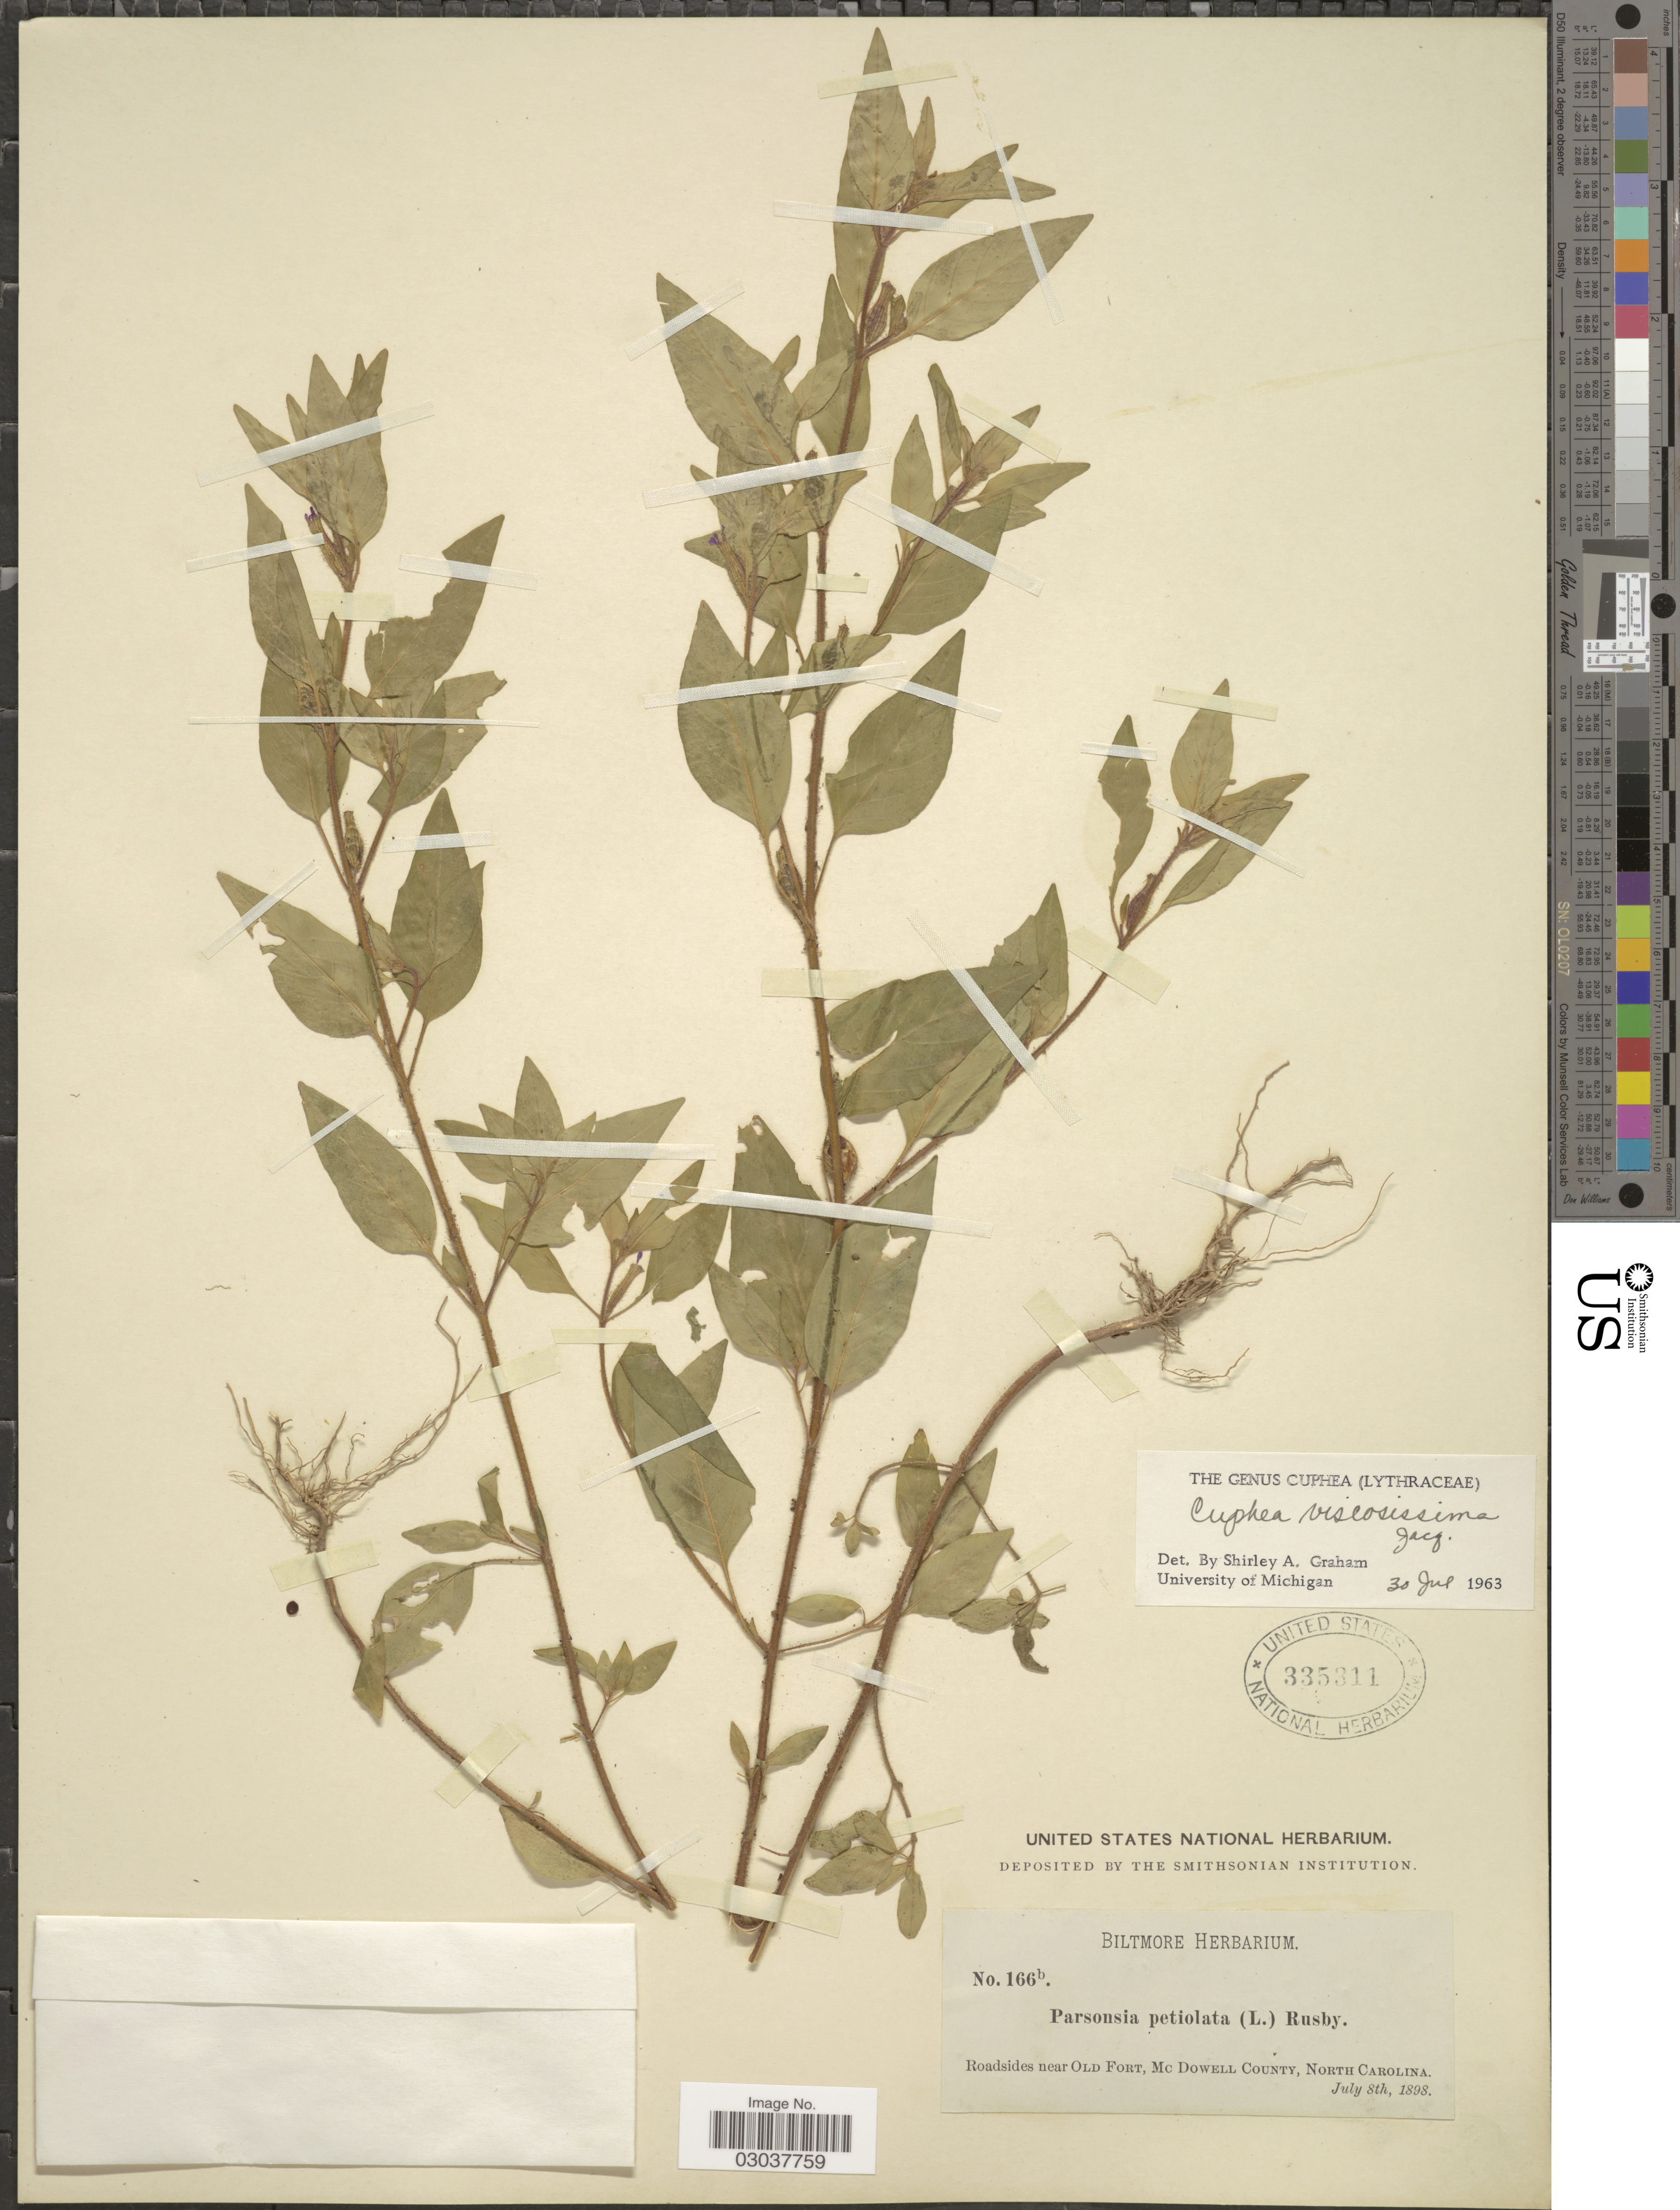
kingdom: Plantae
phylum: Tracheophyta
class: Magnoliopsida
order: Myrtales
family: Lythraceae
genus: Cuphea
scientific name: Cuphea viscosissima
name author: Jacq.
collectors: ex herb. Biltmore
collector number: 166b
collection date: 1898-07-08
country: United States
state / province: North Carolina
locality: Roadsides near Old Fort, Mc Dowell County.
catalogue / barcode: US 335311